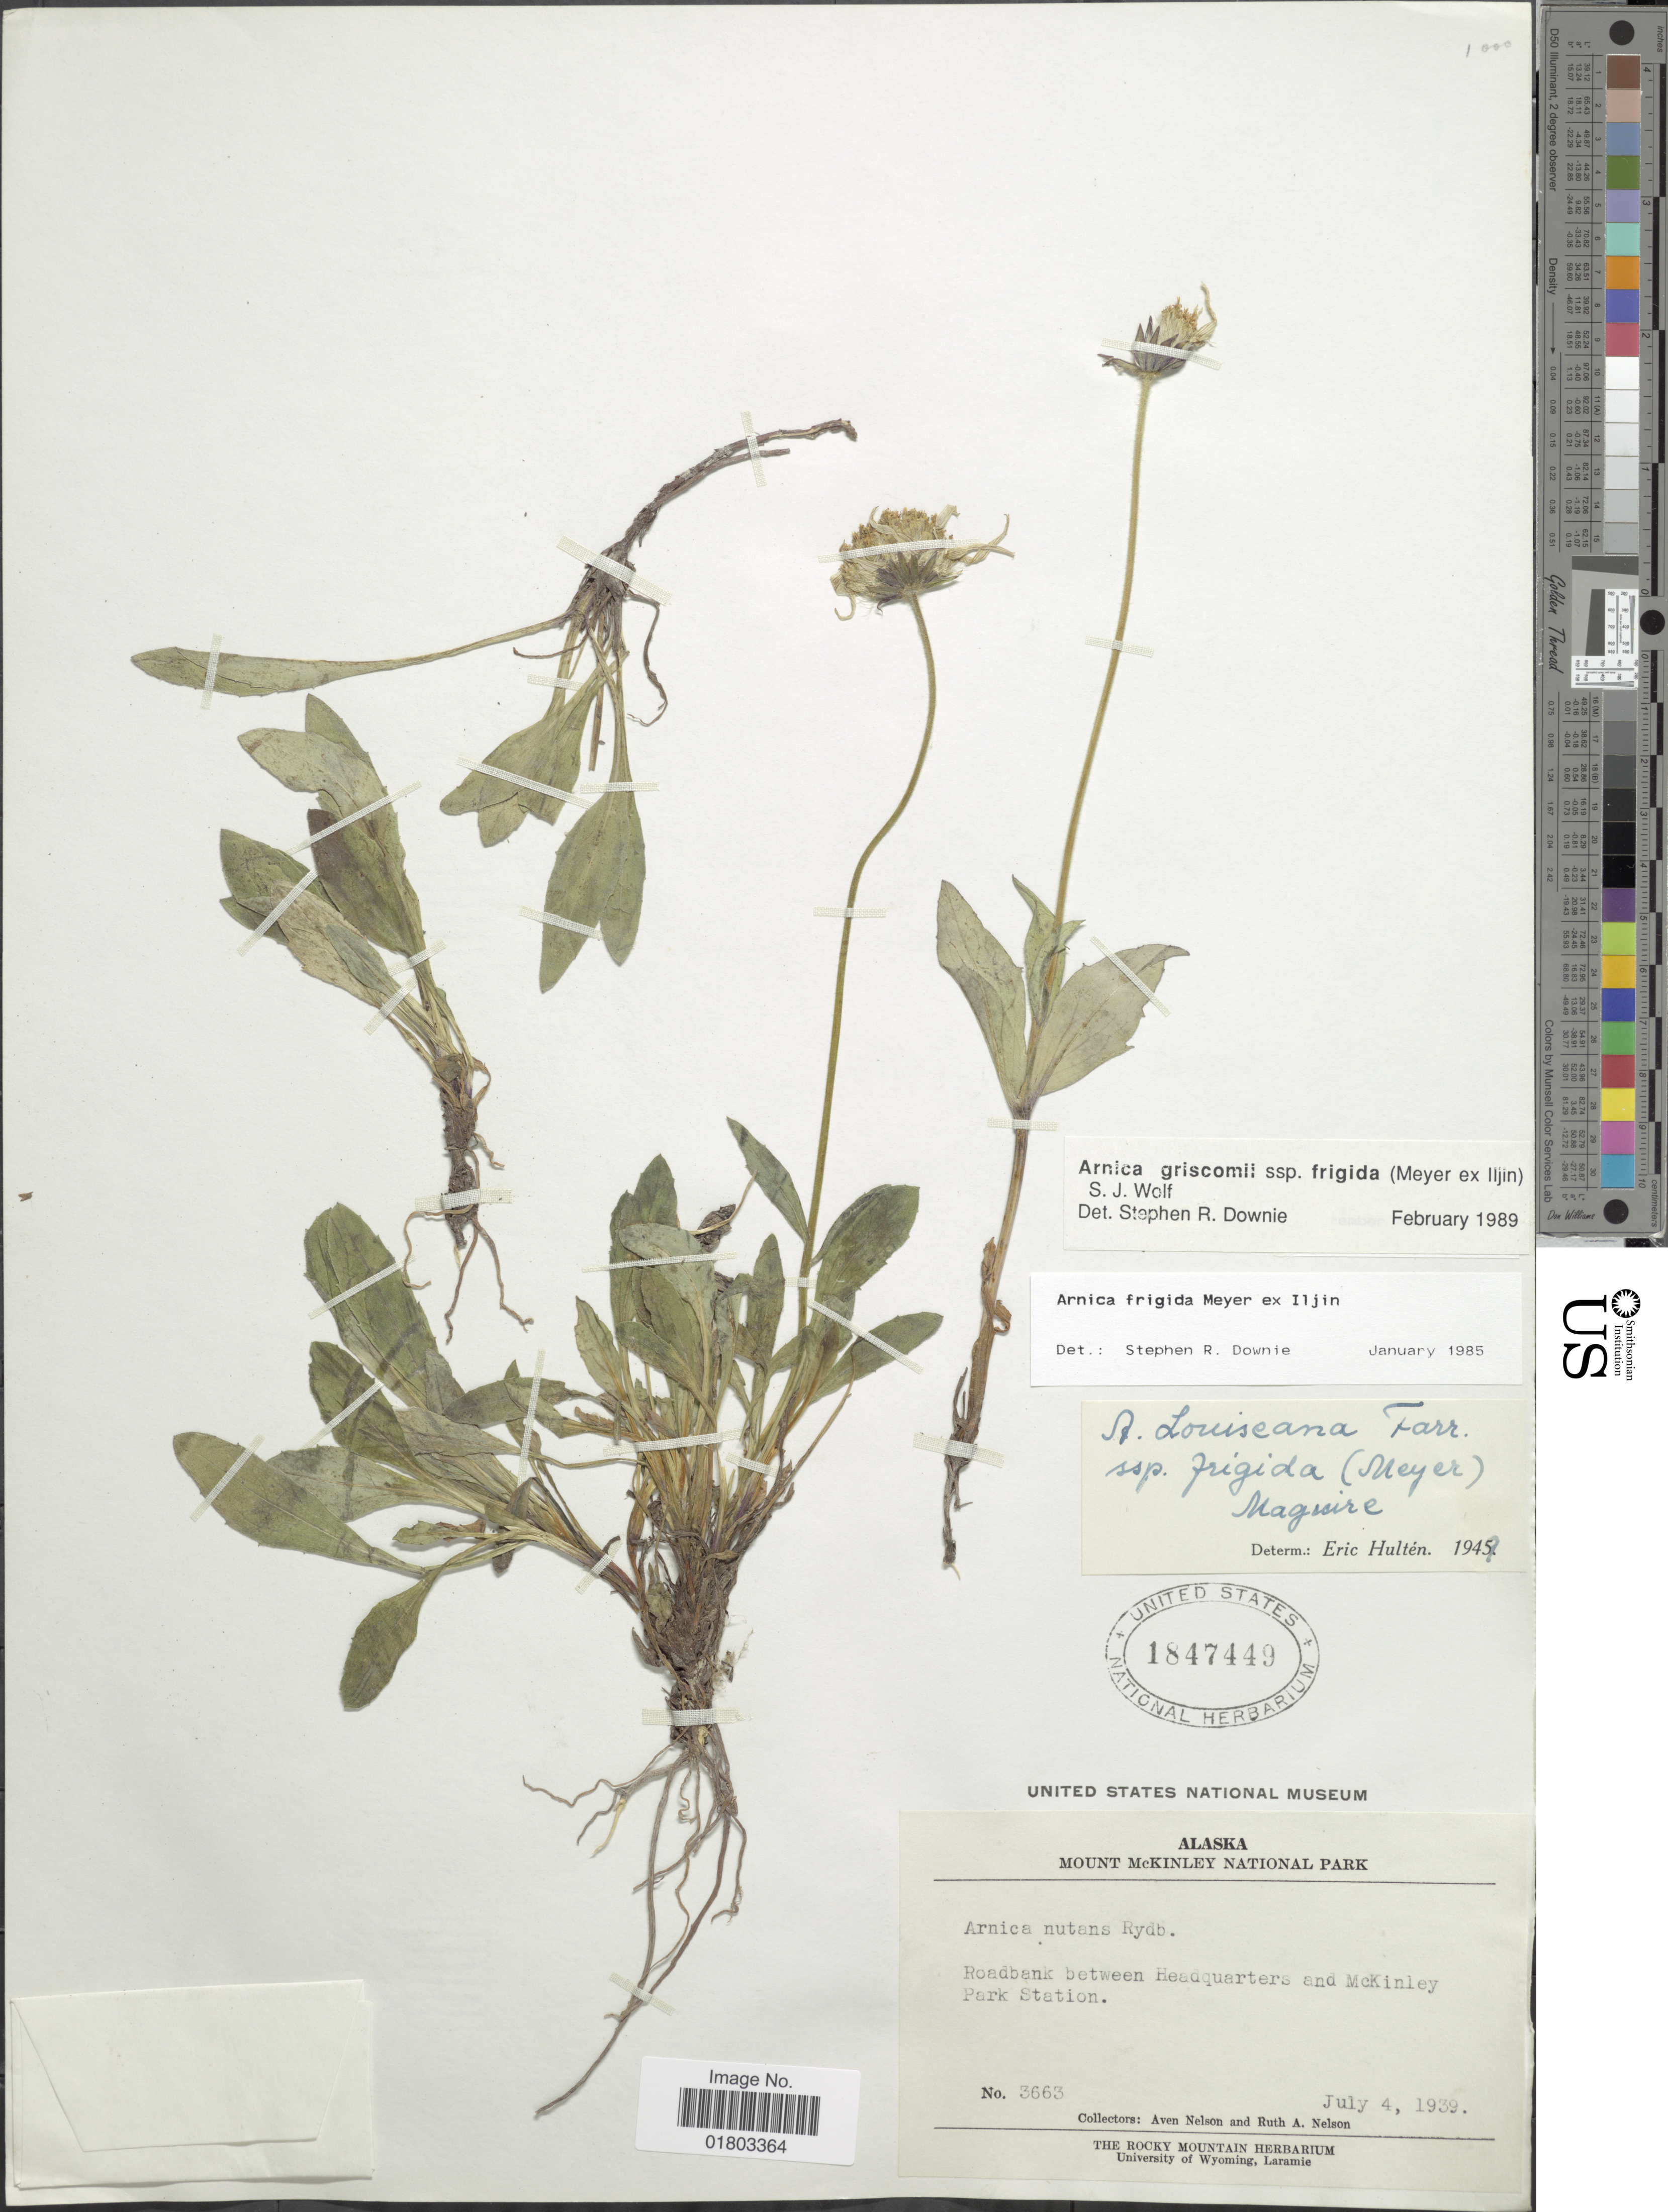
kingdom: Plantae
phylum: Tracheophyta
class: Magnoliopsida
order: Asterales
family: Asteraceae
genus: Arnica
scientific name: Arnica griscomii subsp. frigida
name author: (C.A. Mey. ex Iljin) S.J. Wolf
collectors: A. Nelson & R. A. Nelson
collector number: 3663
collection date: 1939-07-04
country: United States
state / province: Alaska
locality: Roadbank between Headquarters and McKinley Park Station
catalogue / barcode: US 1847449